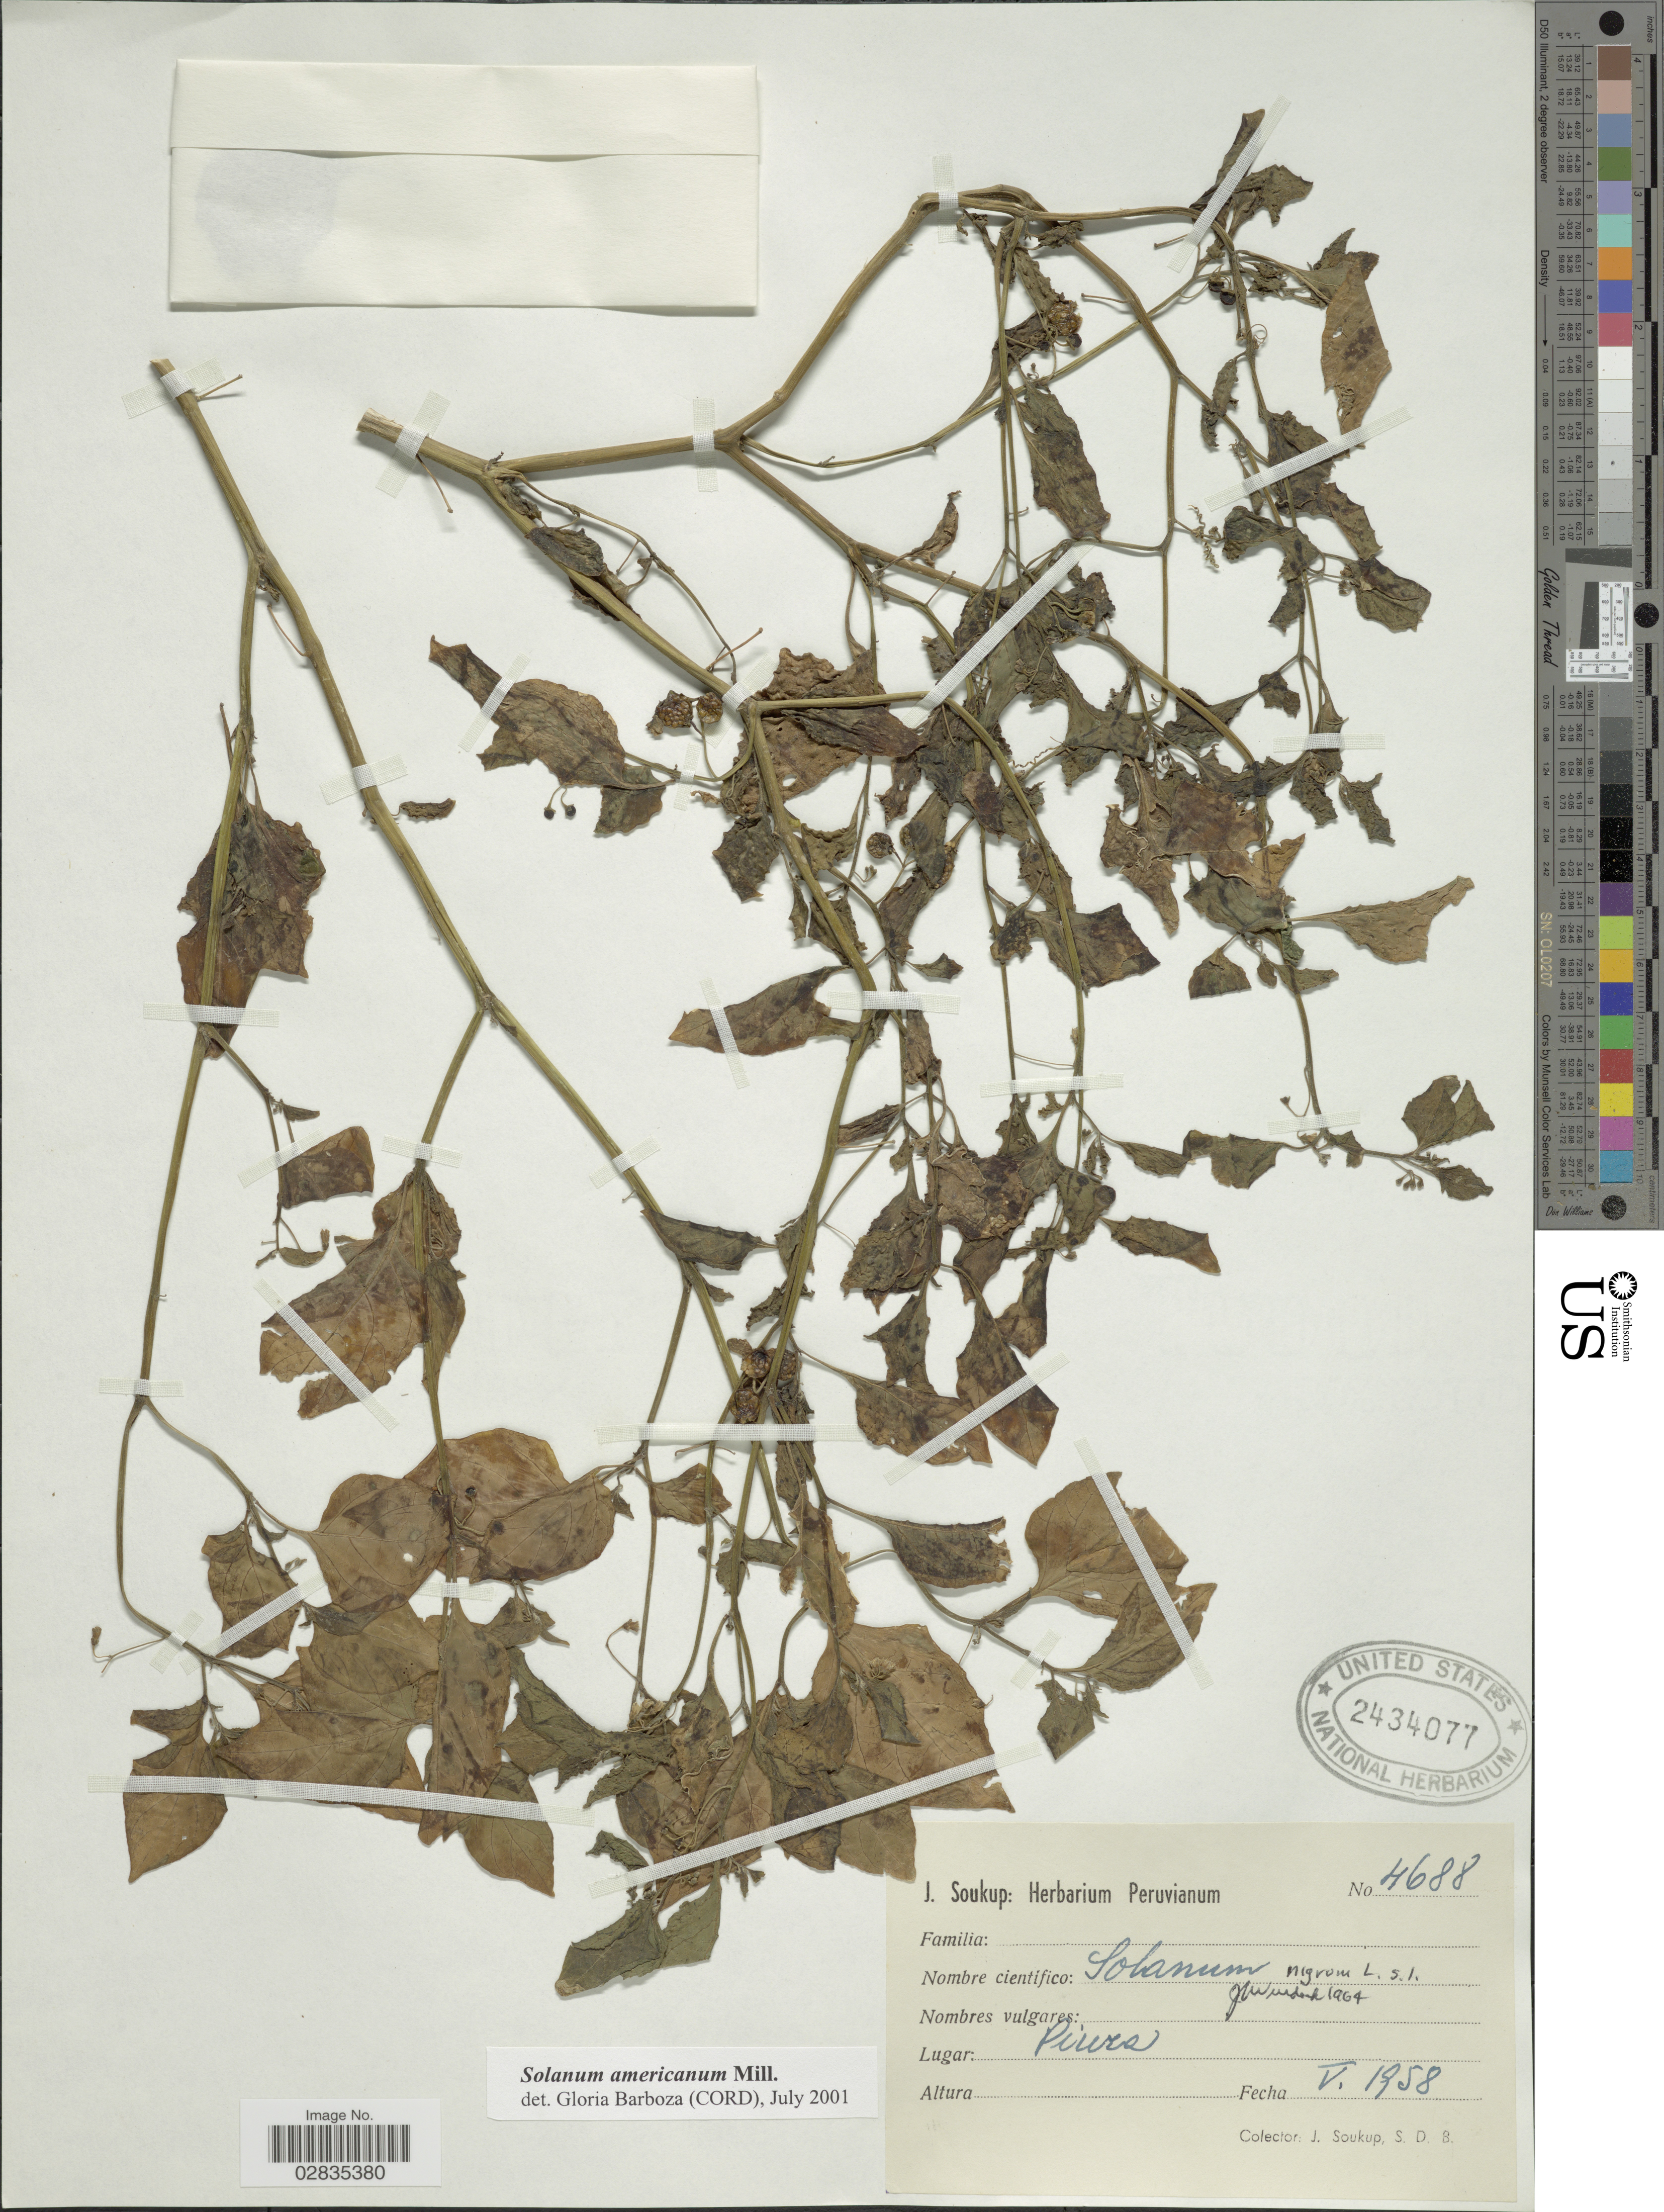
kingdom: Plantae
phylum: Tracheophyta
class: Magnoliopsida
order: Solanales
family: Solanaceae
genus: Solanum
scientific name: Solanum americanum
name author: Mill.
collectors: J. Soukup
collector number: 4688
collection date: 1958-05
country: Peru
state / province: Piura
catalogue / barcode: US 2434077